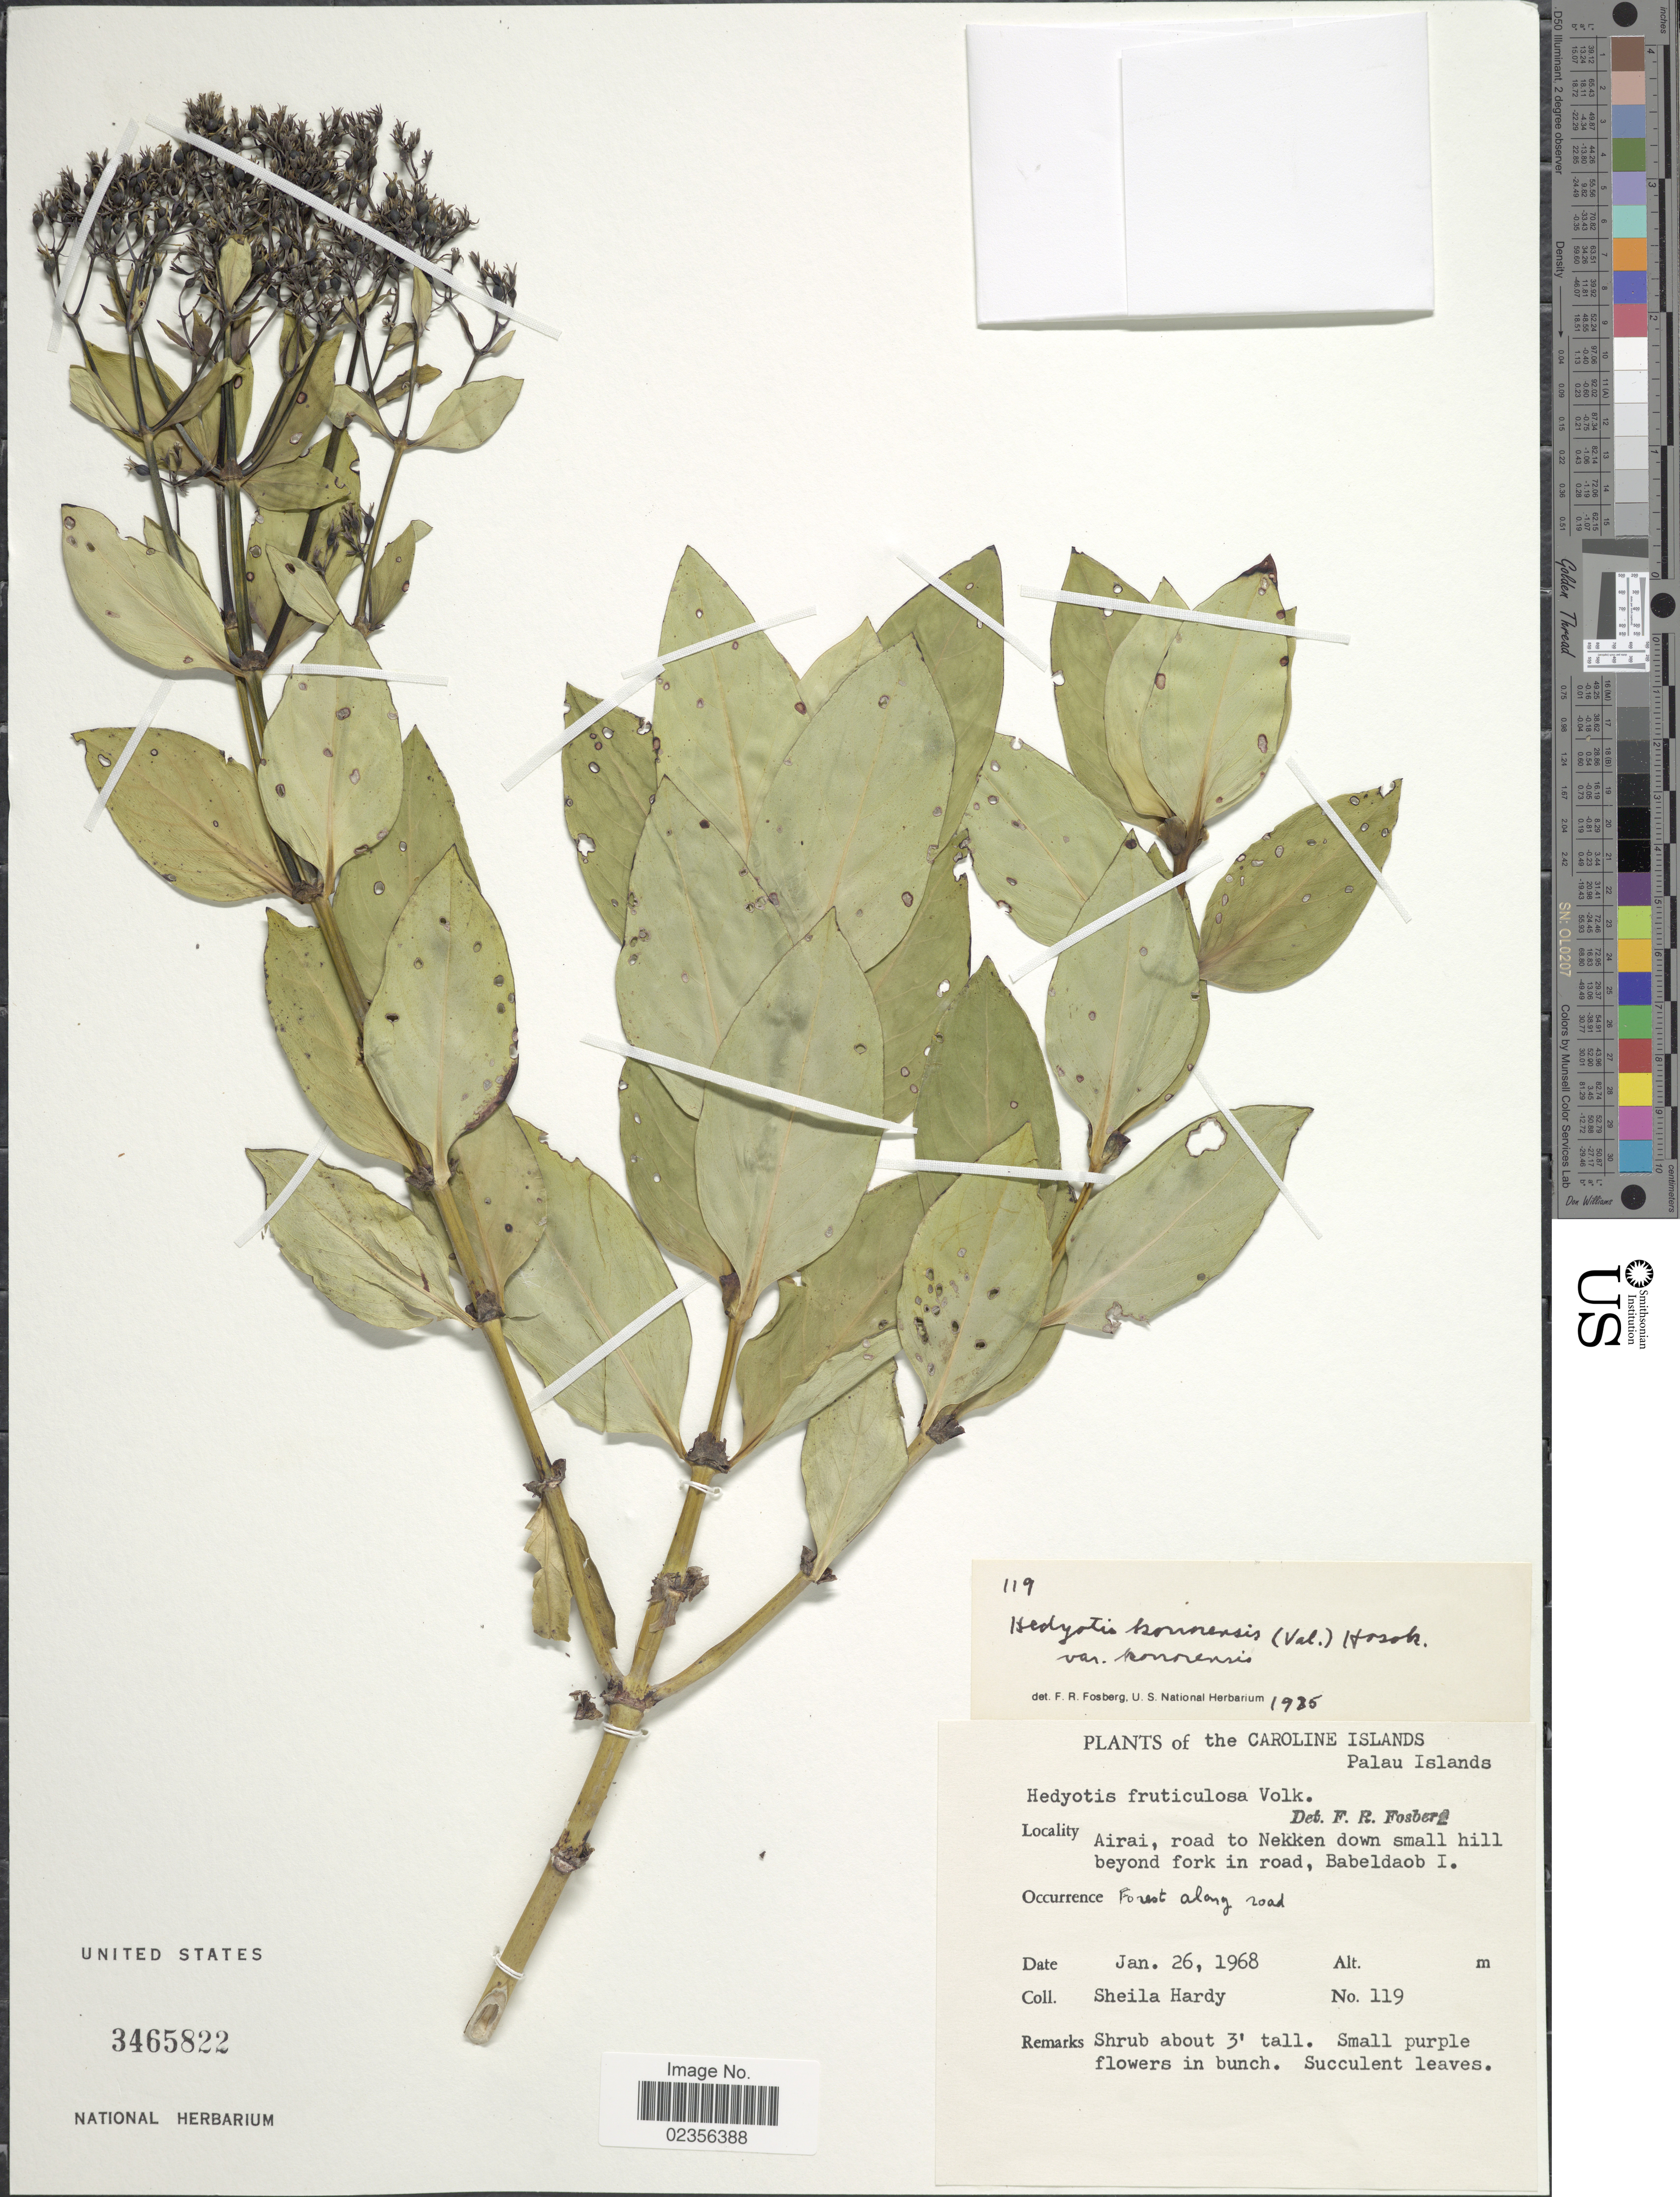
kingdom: Plantae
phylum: Tracheophyta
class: Magnoliopsida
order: Gentianales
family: Rubiaceae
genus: Hedyotis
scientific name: Hedyotis korrorensis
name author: Hosok.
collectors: S. Hardy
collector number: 119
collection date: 1968-01-26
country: Palau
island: Babeldaob [Babelthuap]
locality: The Caroline Islands, Palau Islands, Airai, road to Nekken down small hill beyond fork in road, Babeldaob I.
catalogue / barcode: US 3465822